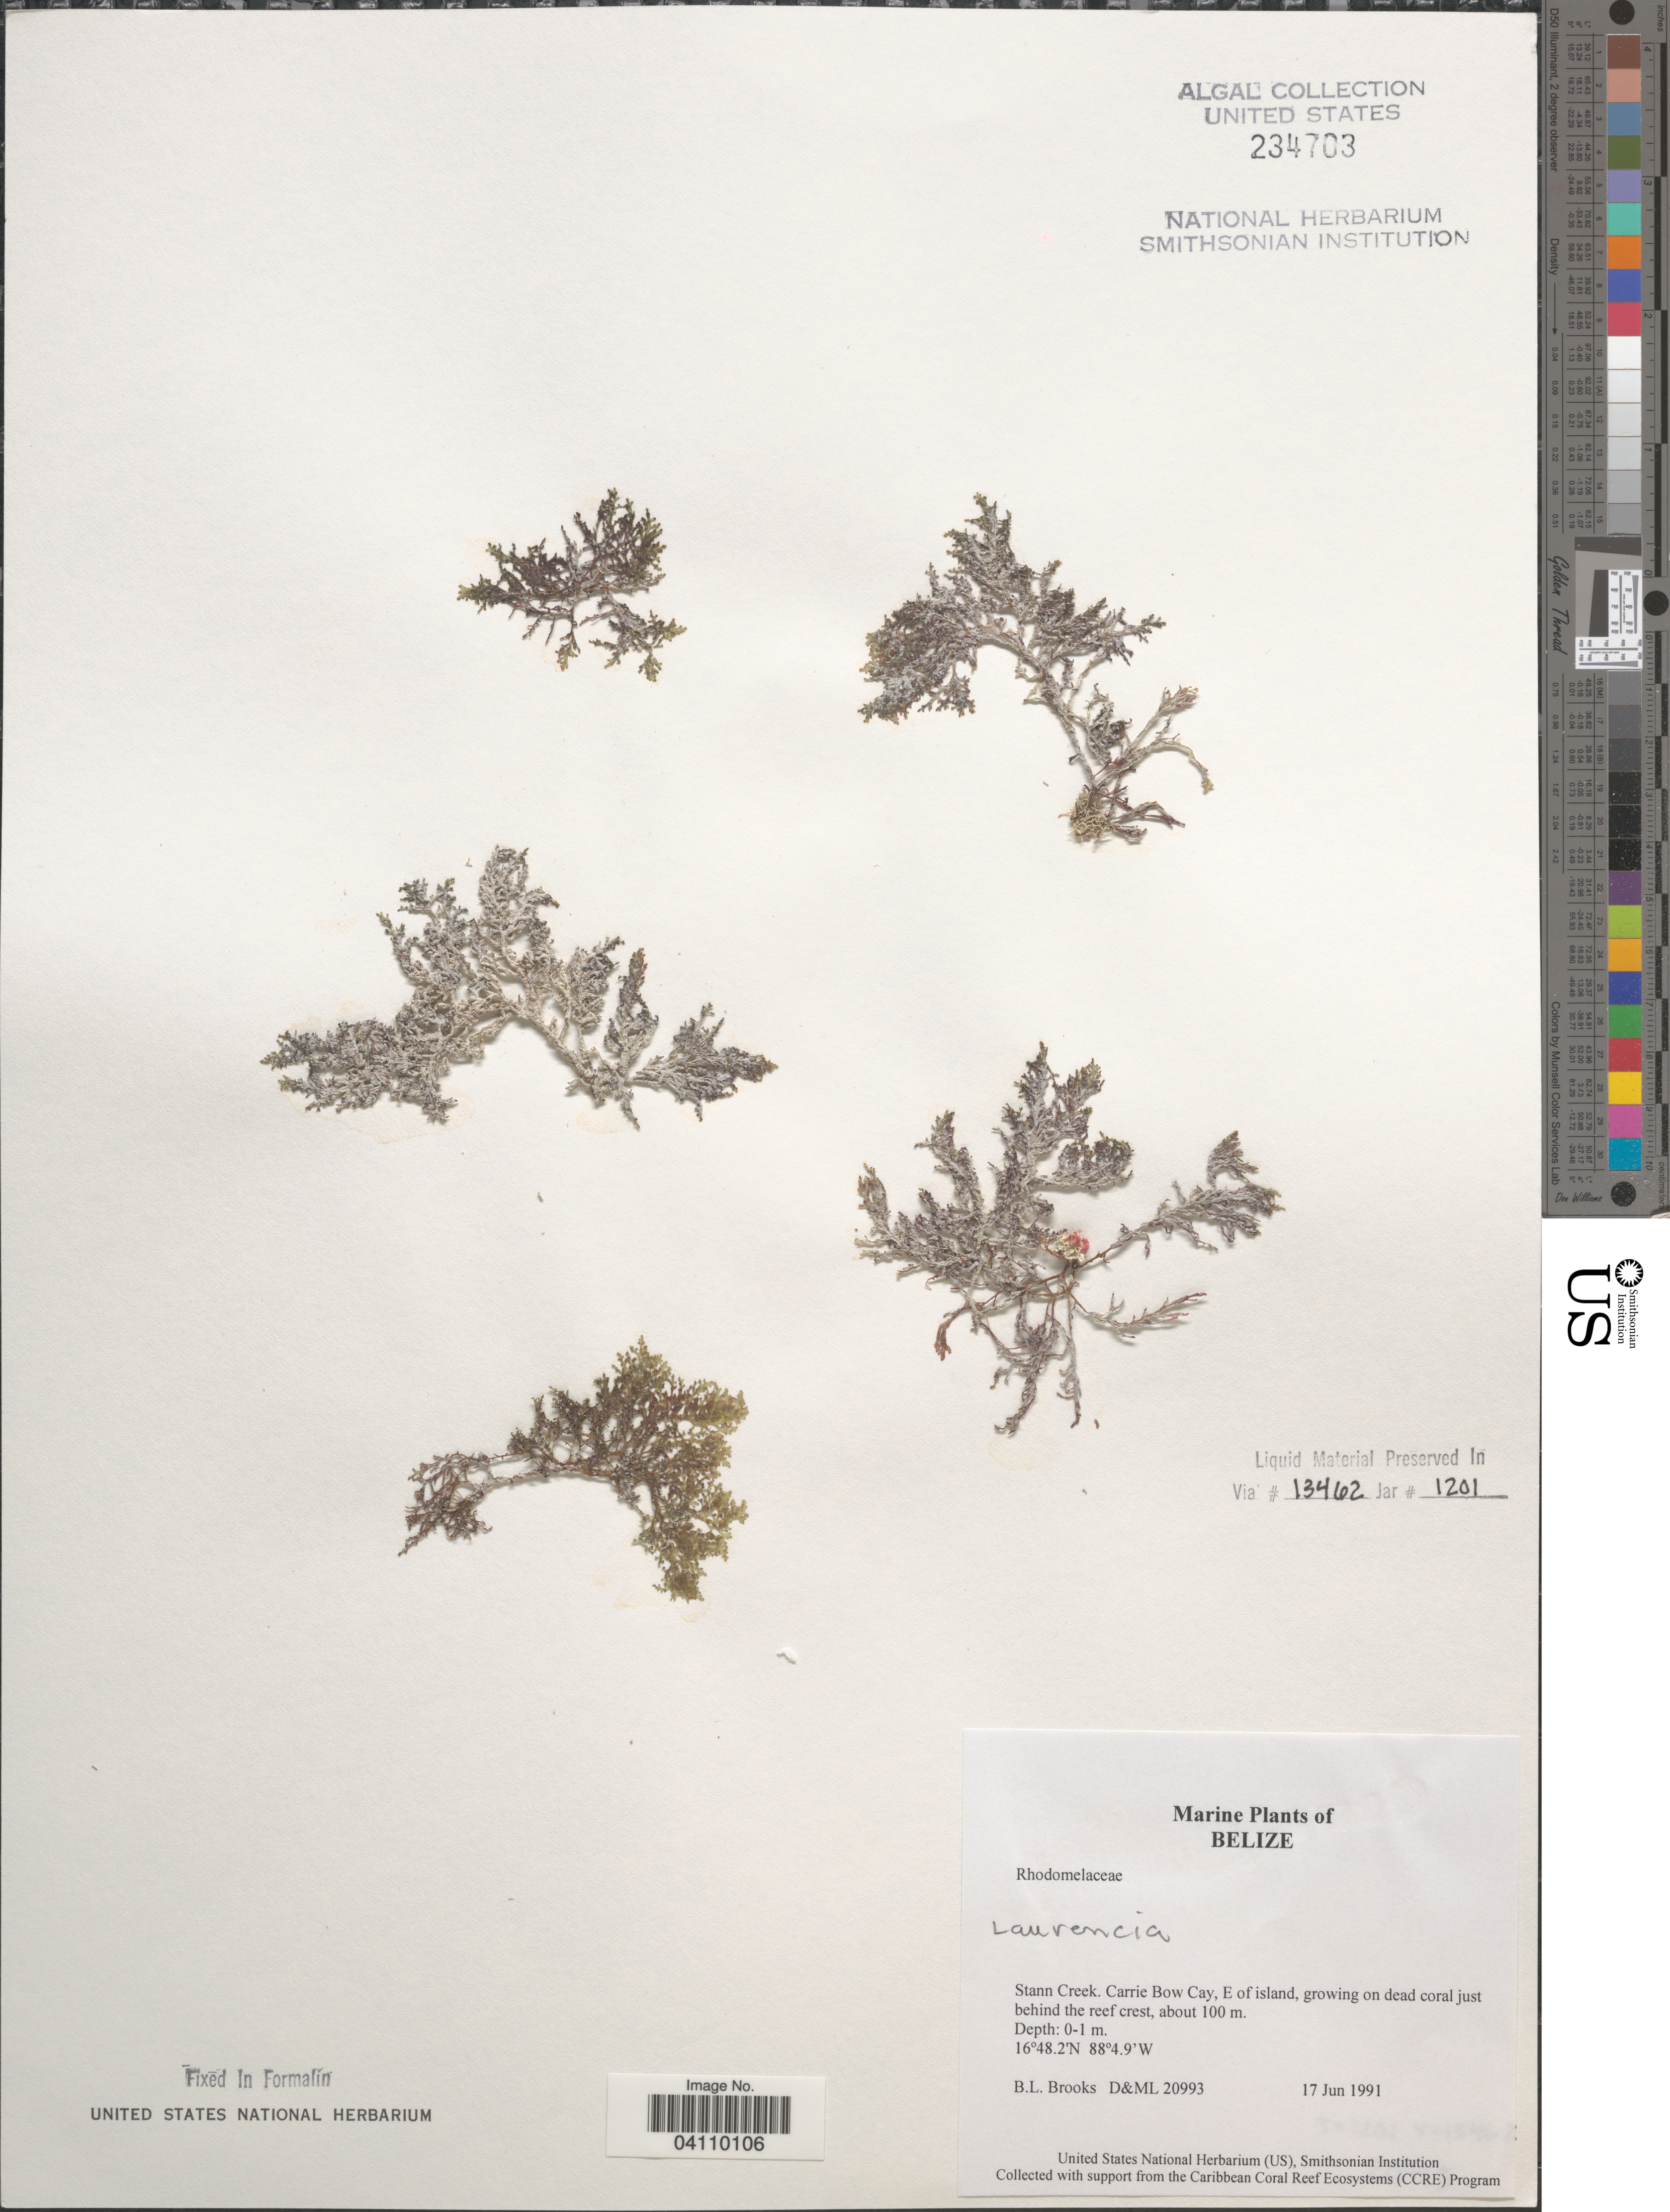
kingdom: Plantae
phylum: Rhodophyta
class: Florideophyceae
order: Ceramiales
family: Rhodomelaceae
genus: Laurencia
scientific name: Laurencia sp.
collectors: B. Brooks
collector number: D&ML20993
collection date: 1991-06-17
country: Belize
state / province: Stann Creek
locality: Carrie Bow Cay, E of island, growing on dead coral just behind the reef crest.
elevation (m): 100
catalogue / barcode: US 234703